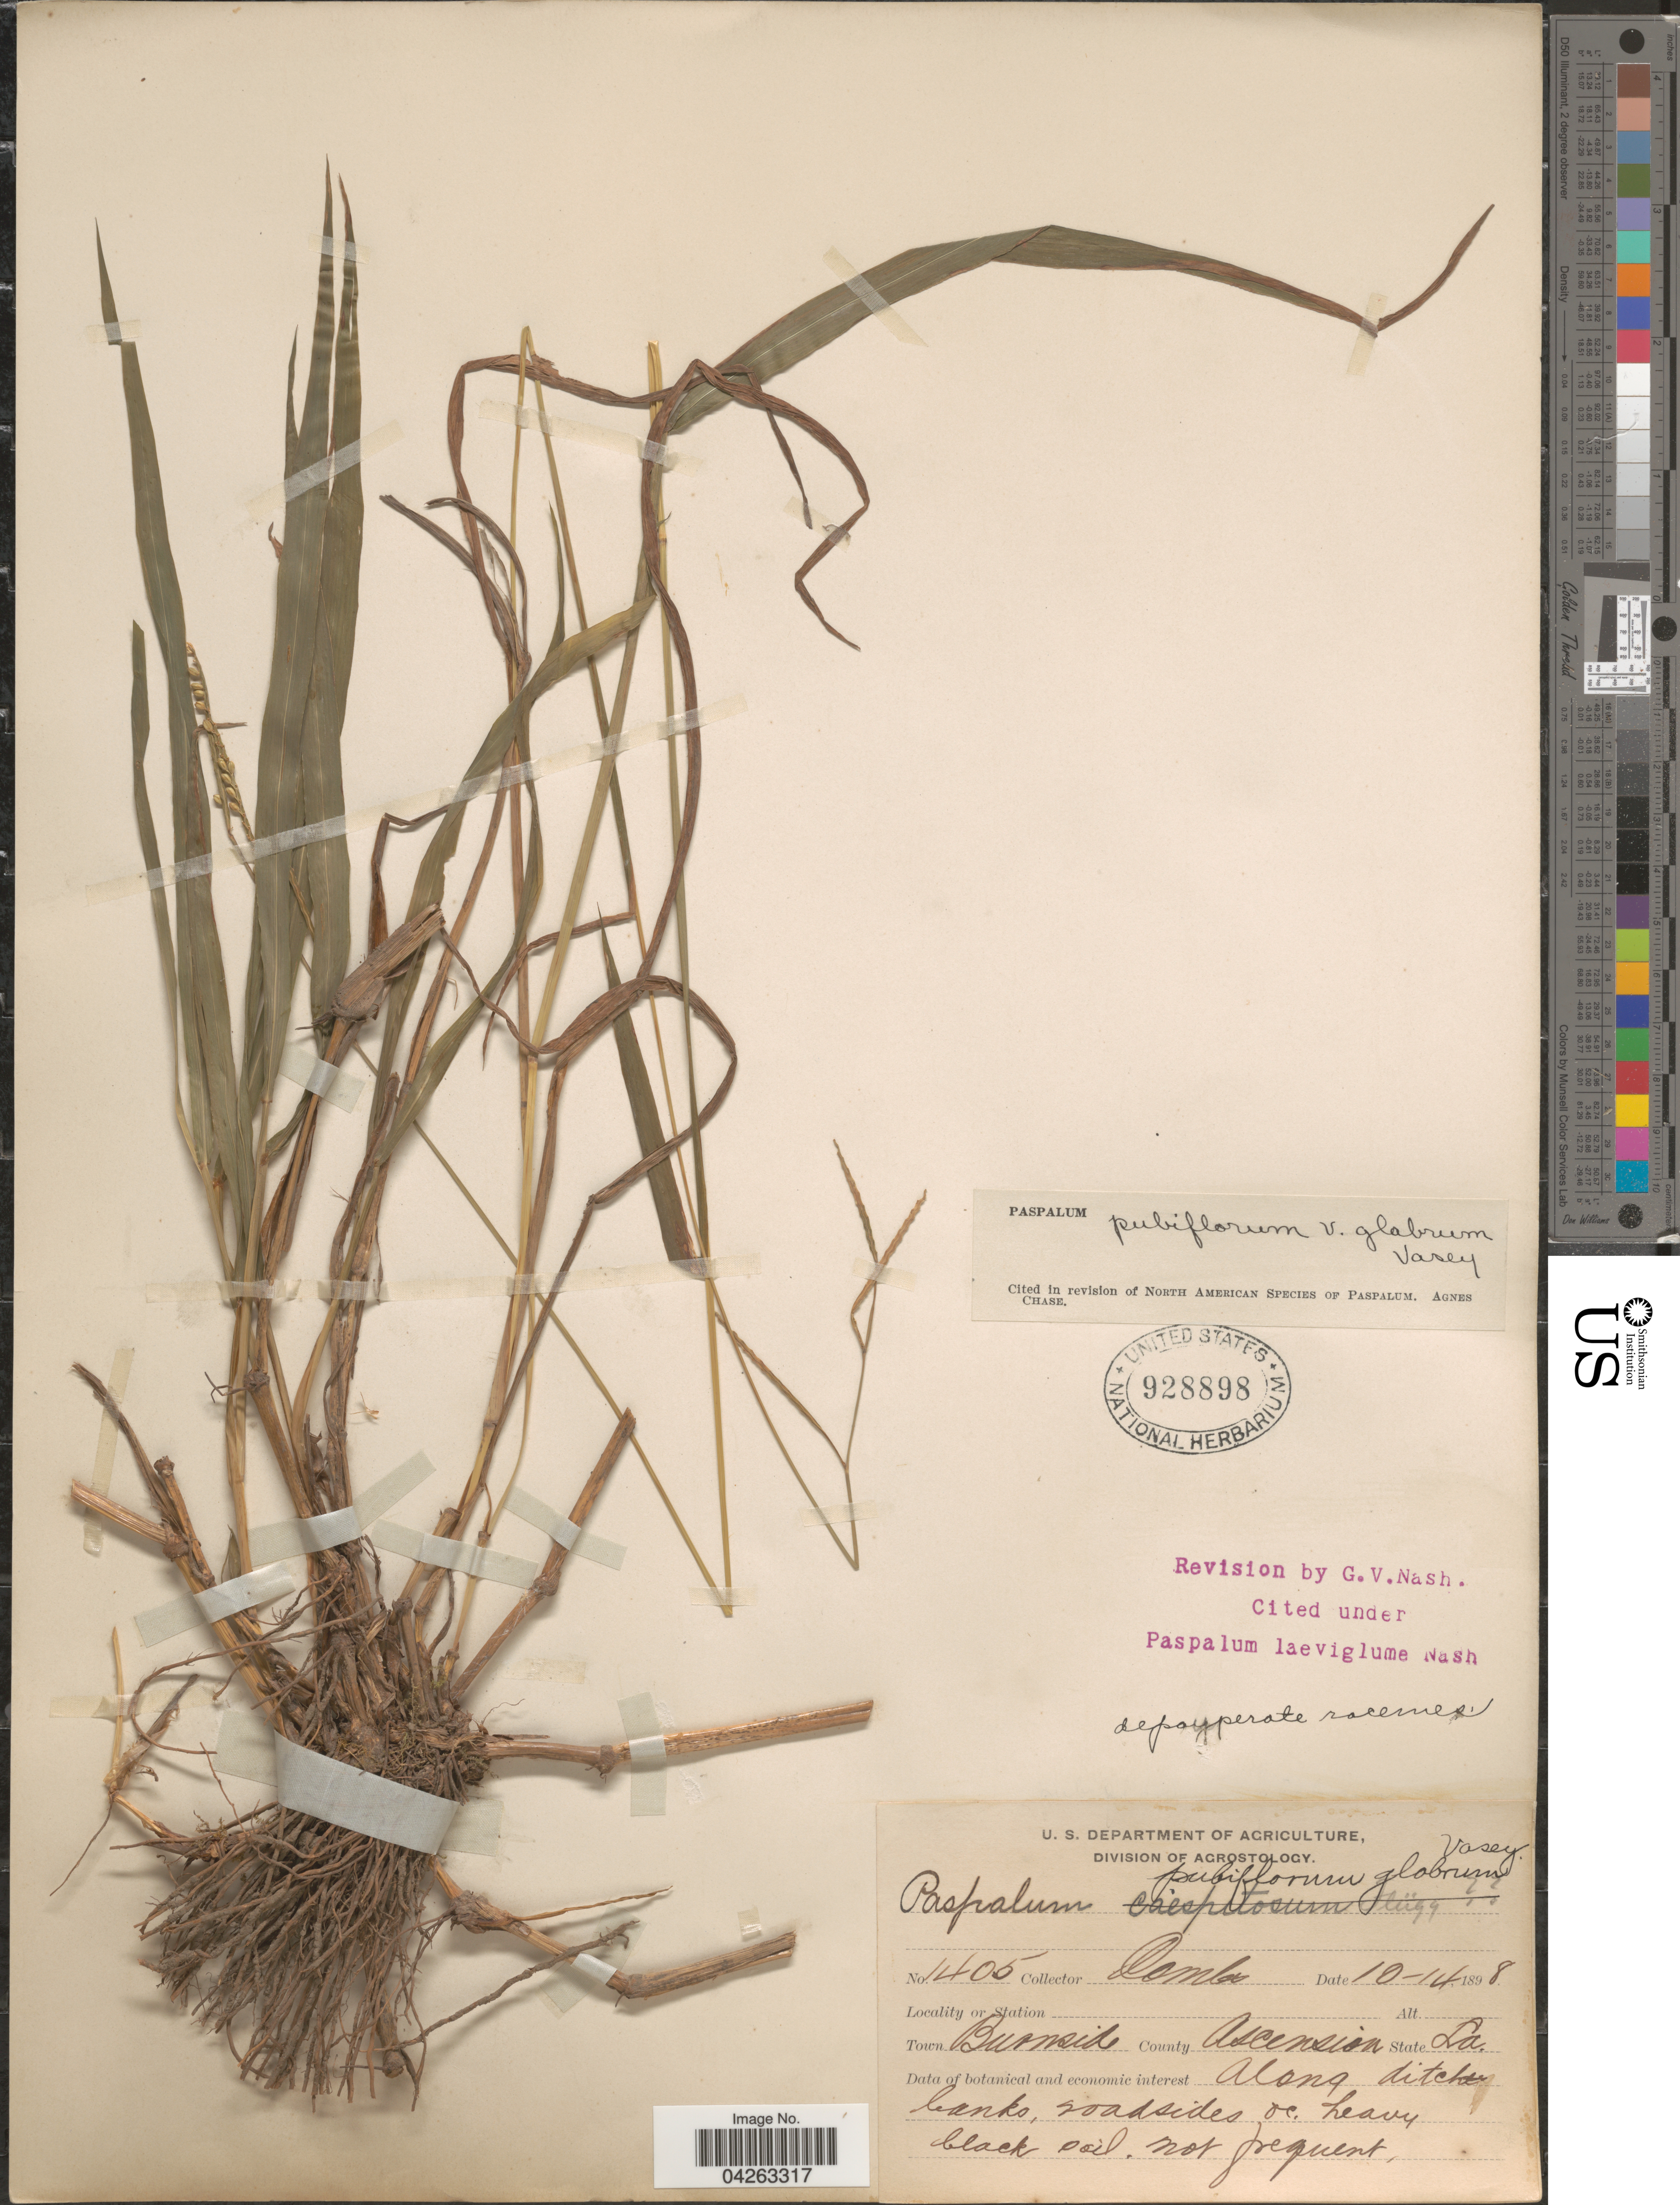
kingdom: Plantae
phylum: Tracheophyta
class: Liliopsida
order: Poales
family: Poaceae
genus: Paspalum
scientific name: Paspalum pubiflorum var. glabrum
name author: Vasey ex Scribn.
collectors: -. Combs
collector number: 1405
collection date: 1898-10-14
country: United States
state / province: Louisiana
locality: Town Burnside. County Ascension.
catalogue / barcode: US 928898